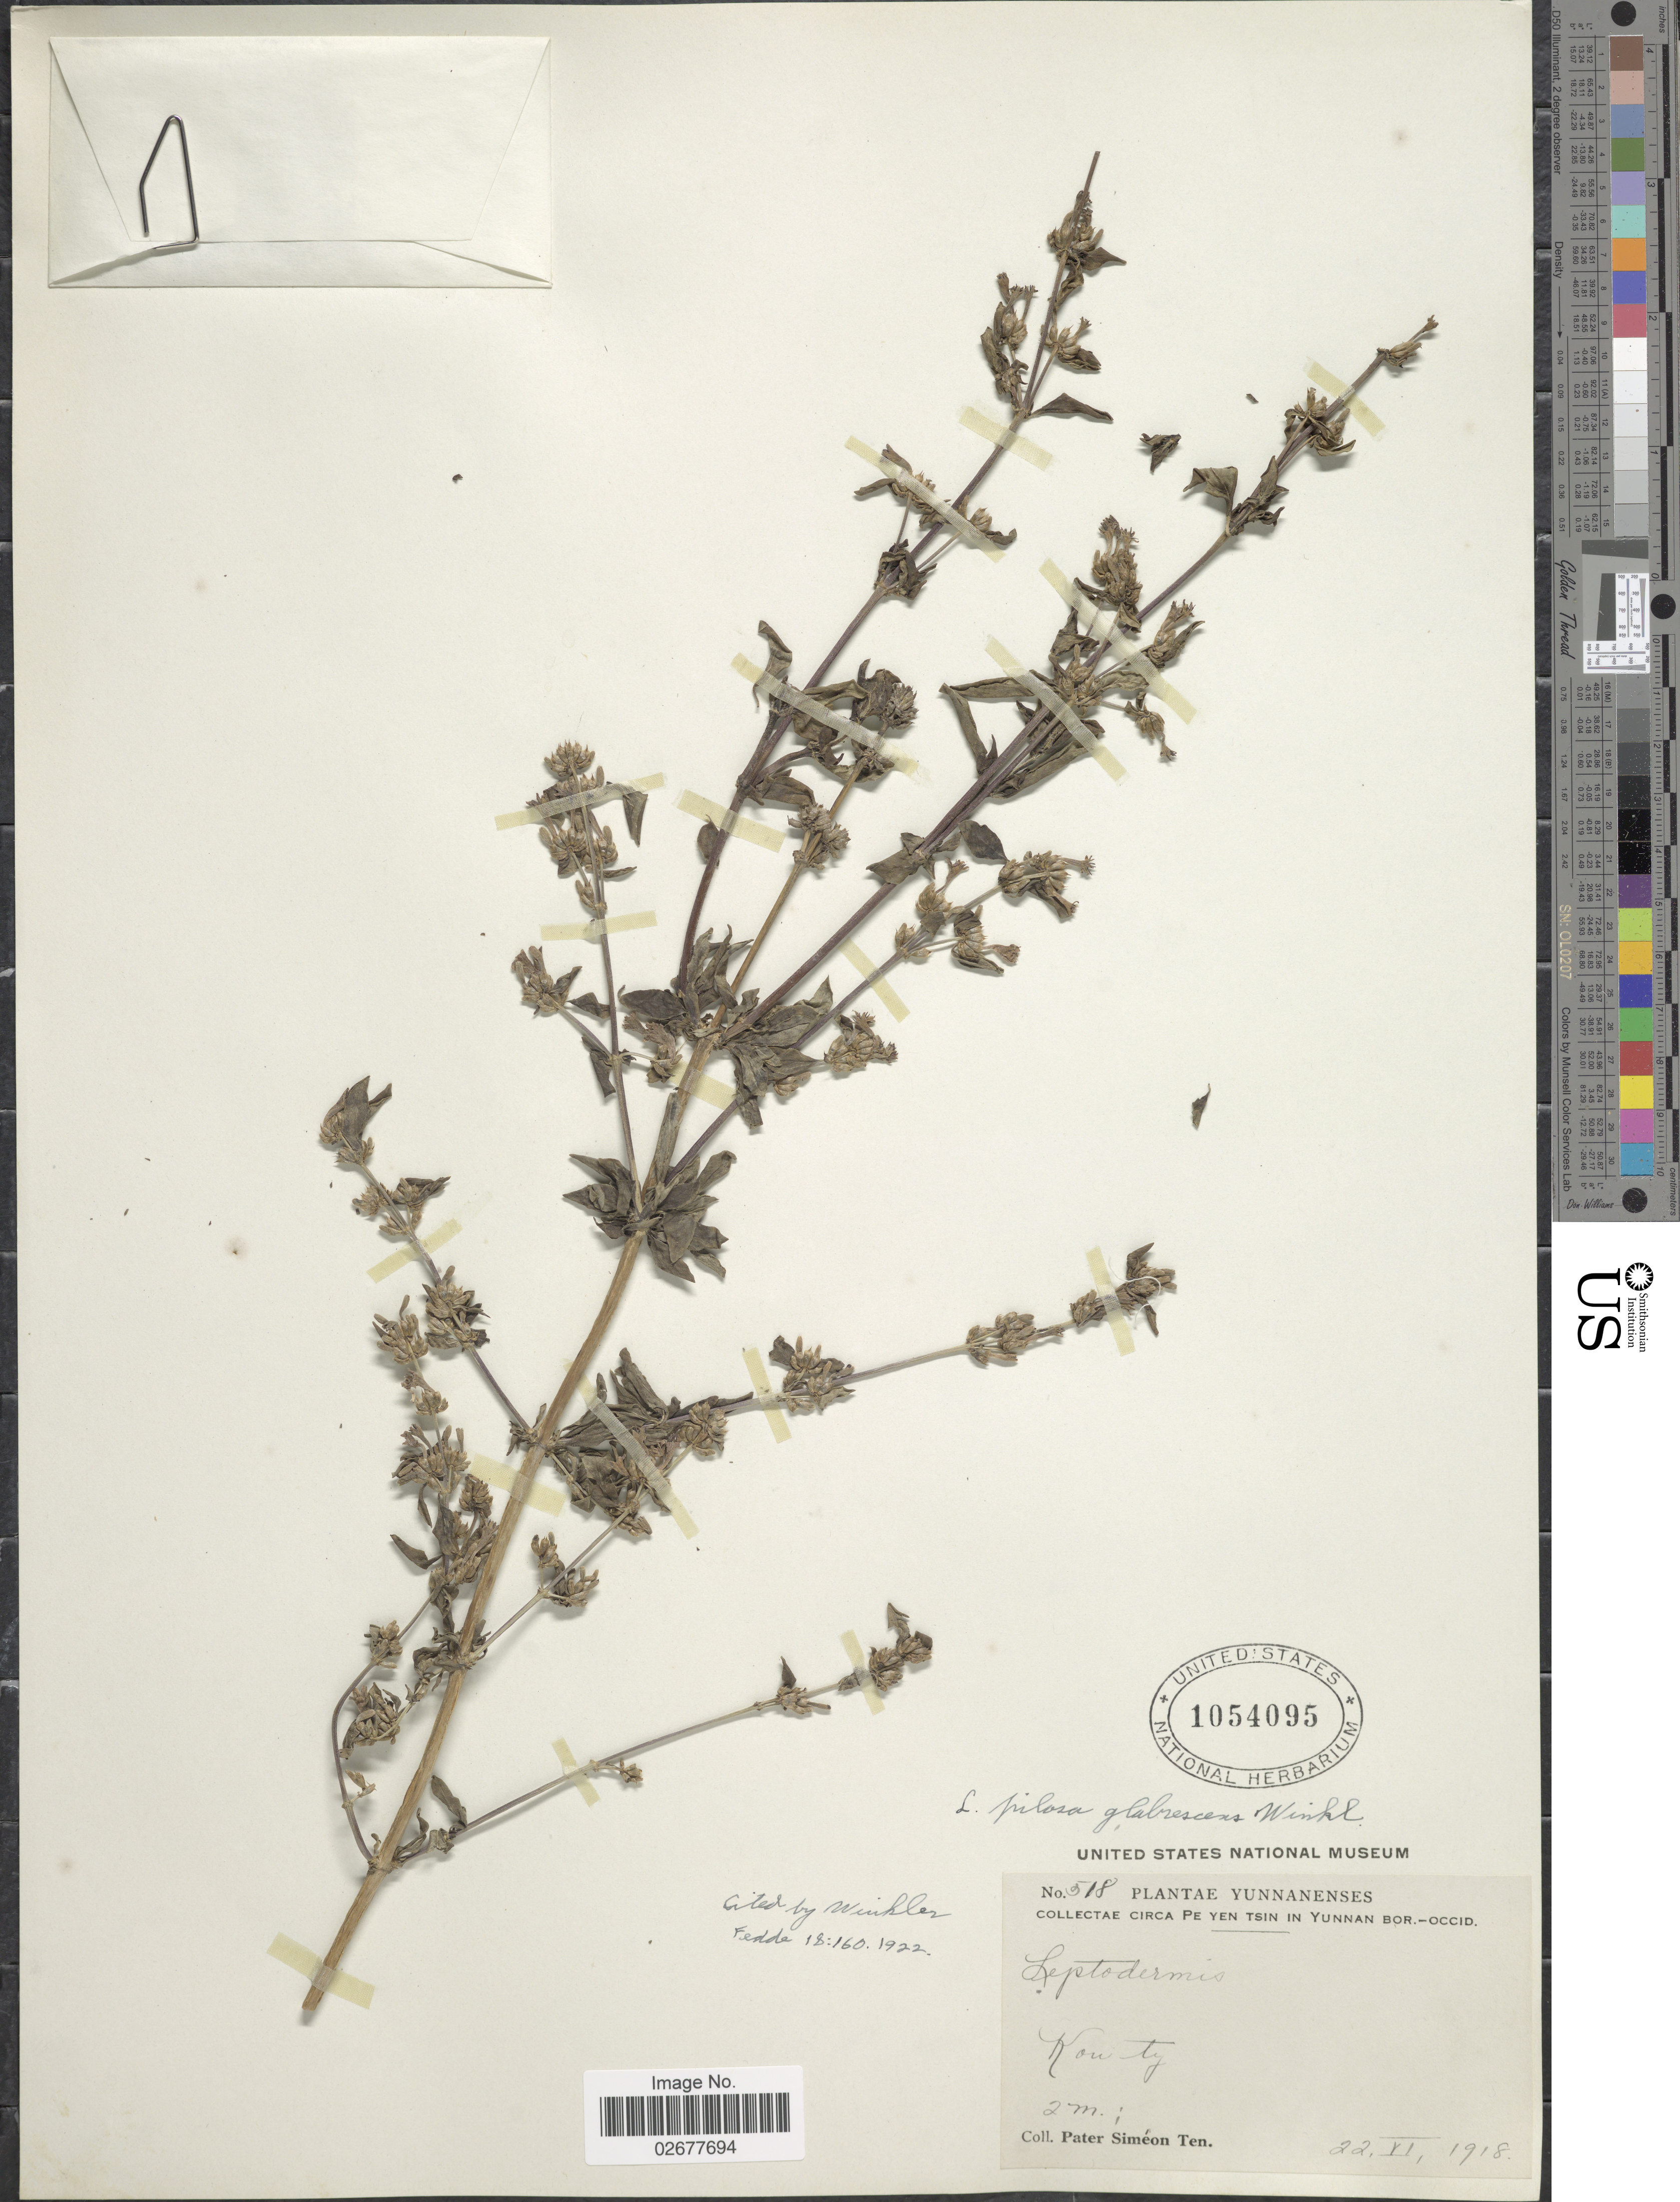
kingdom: Plantae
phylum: Tracheophyta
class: Magnoliopsida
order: Gentianales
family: Rubiaceae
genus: Leptodermis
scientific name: Leptodermis pilosa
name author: Diels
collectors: P. S. Ten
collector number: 518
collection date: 1918-06-22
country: China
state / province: Yunnan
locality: Circa Pe Yen Tsin in Yunnan Bor.-Occid. Kon ty.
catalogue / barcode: US 1054095